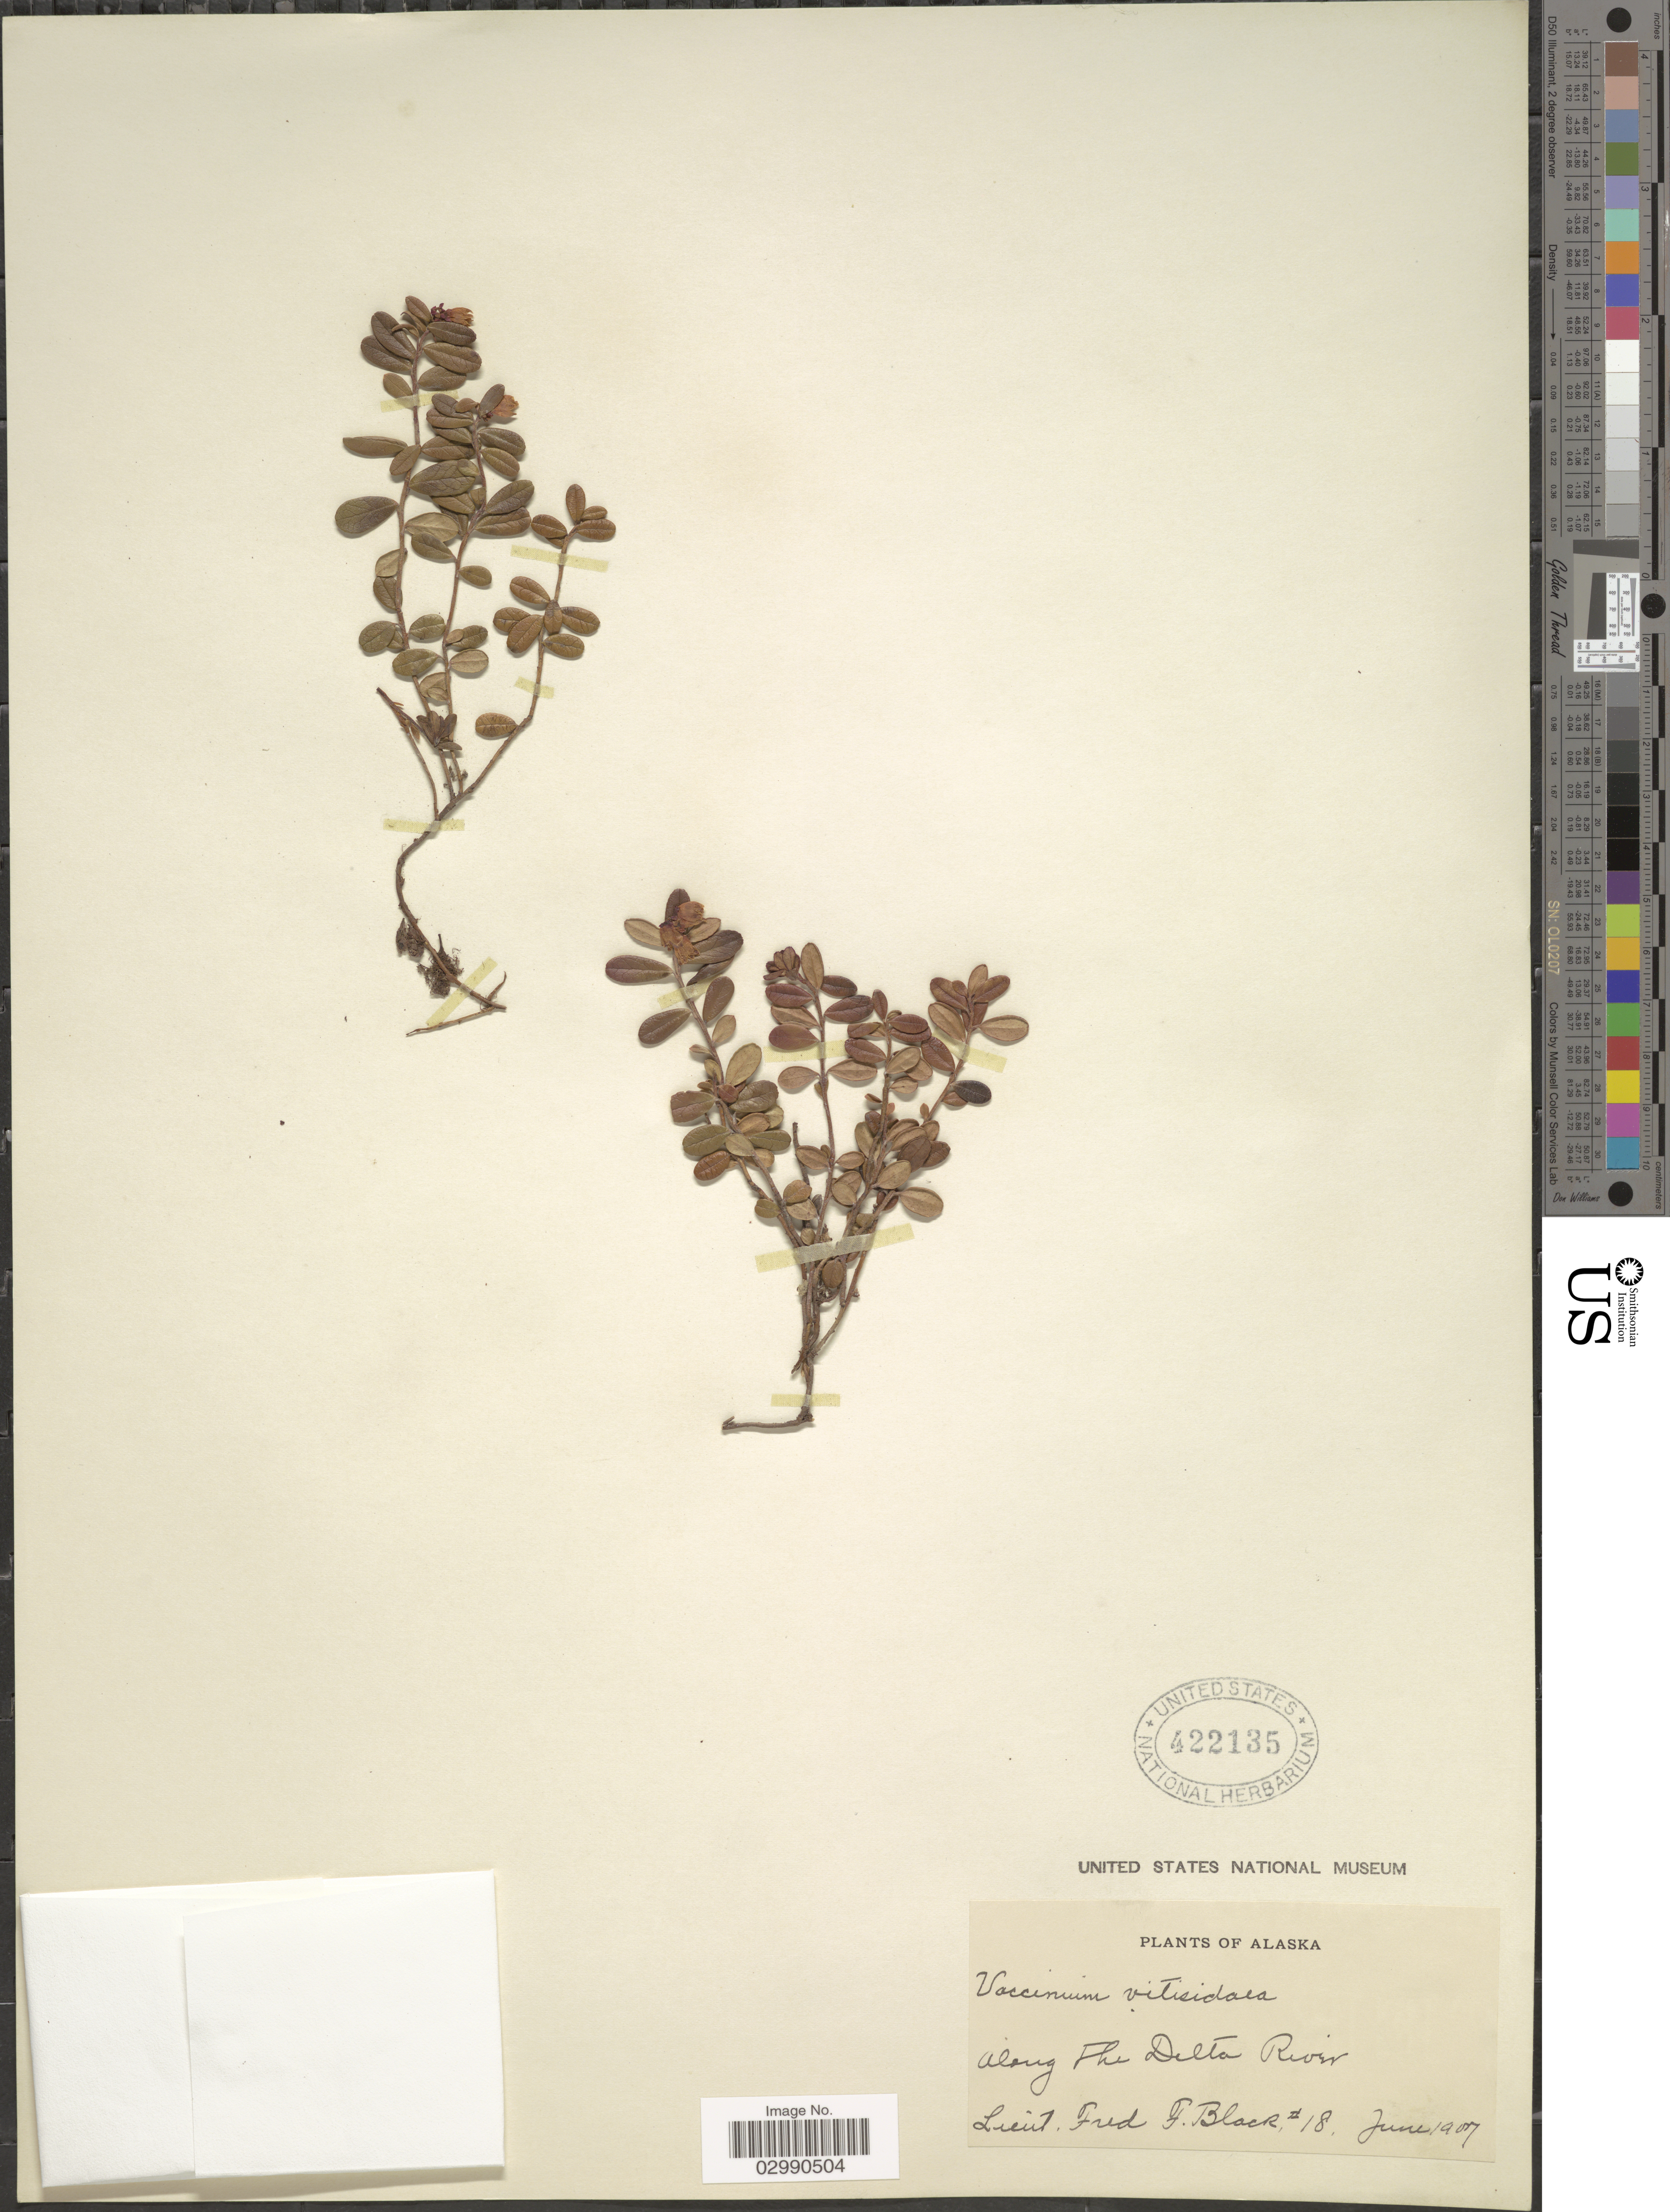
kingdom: Plantae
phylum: Tracheophyta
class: Magnoliopsida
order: Ericales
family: Ericaceae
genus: Vaccinium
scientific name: Vaccinium vitis-idaea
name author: L.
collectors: F. Black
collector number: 18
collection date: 1907-06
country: United States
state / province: Alaska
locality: Along The Delta River.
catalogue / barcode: US 422135